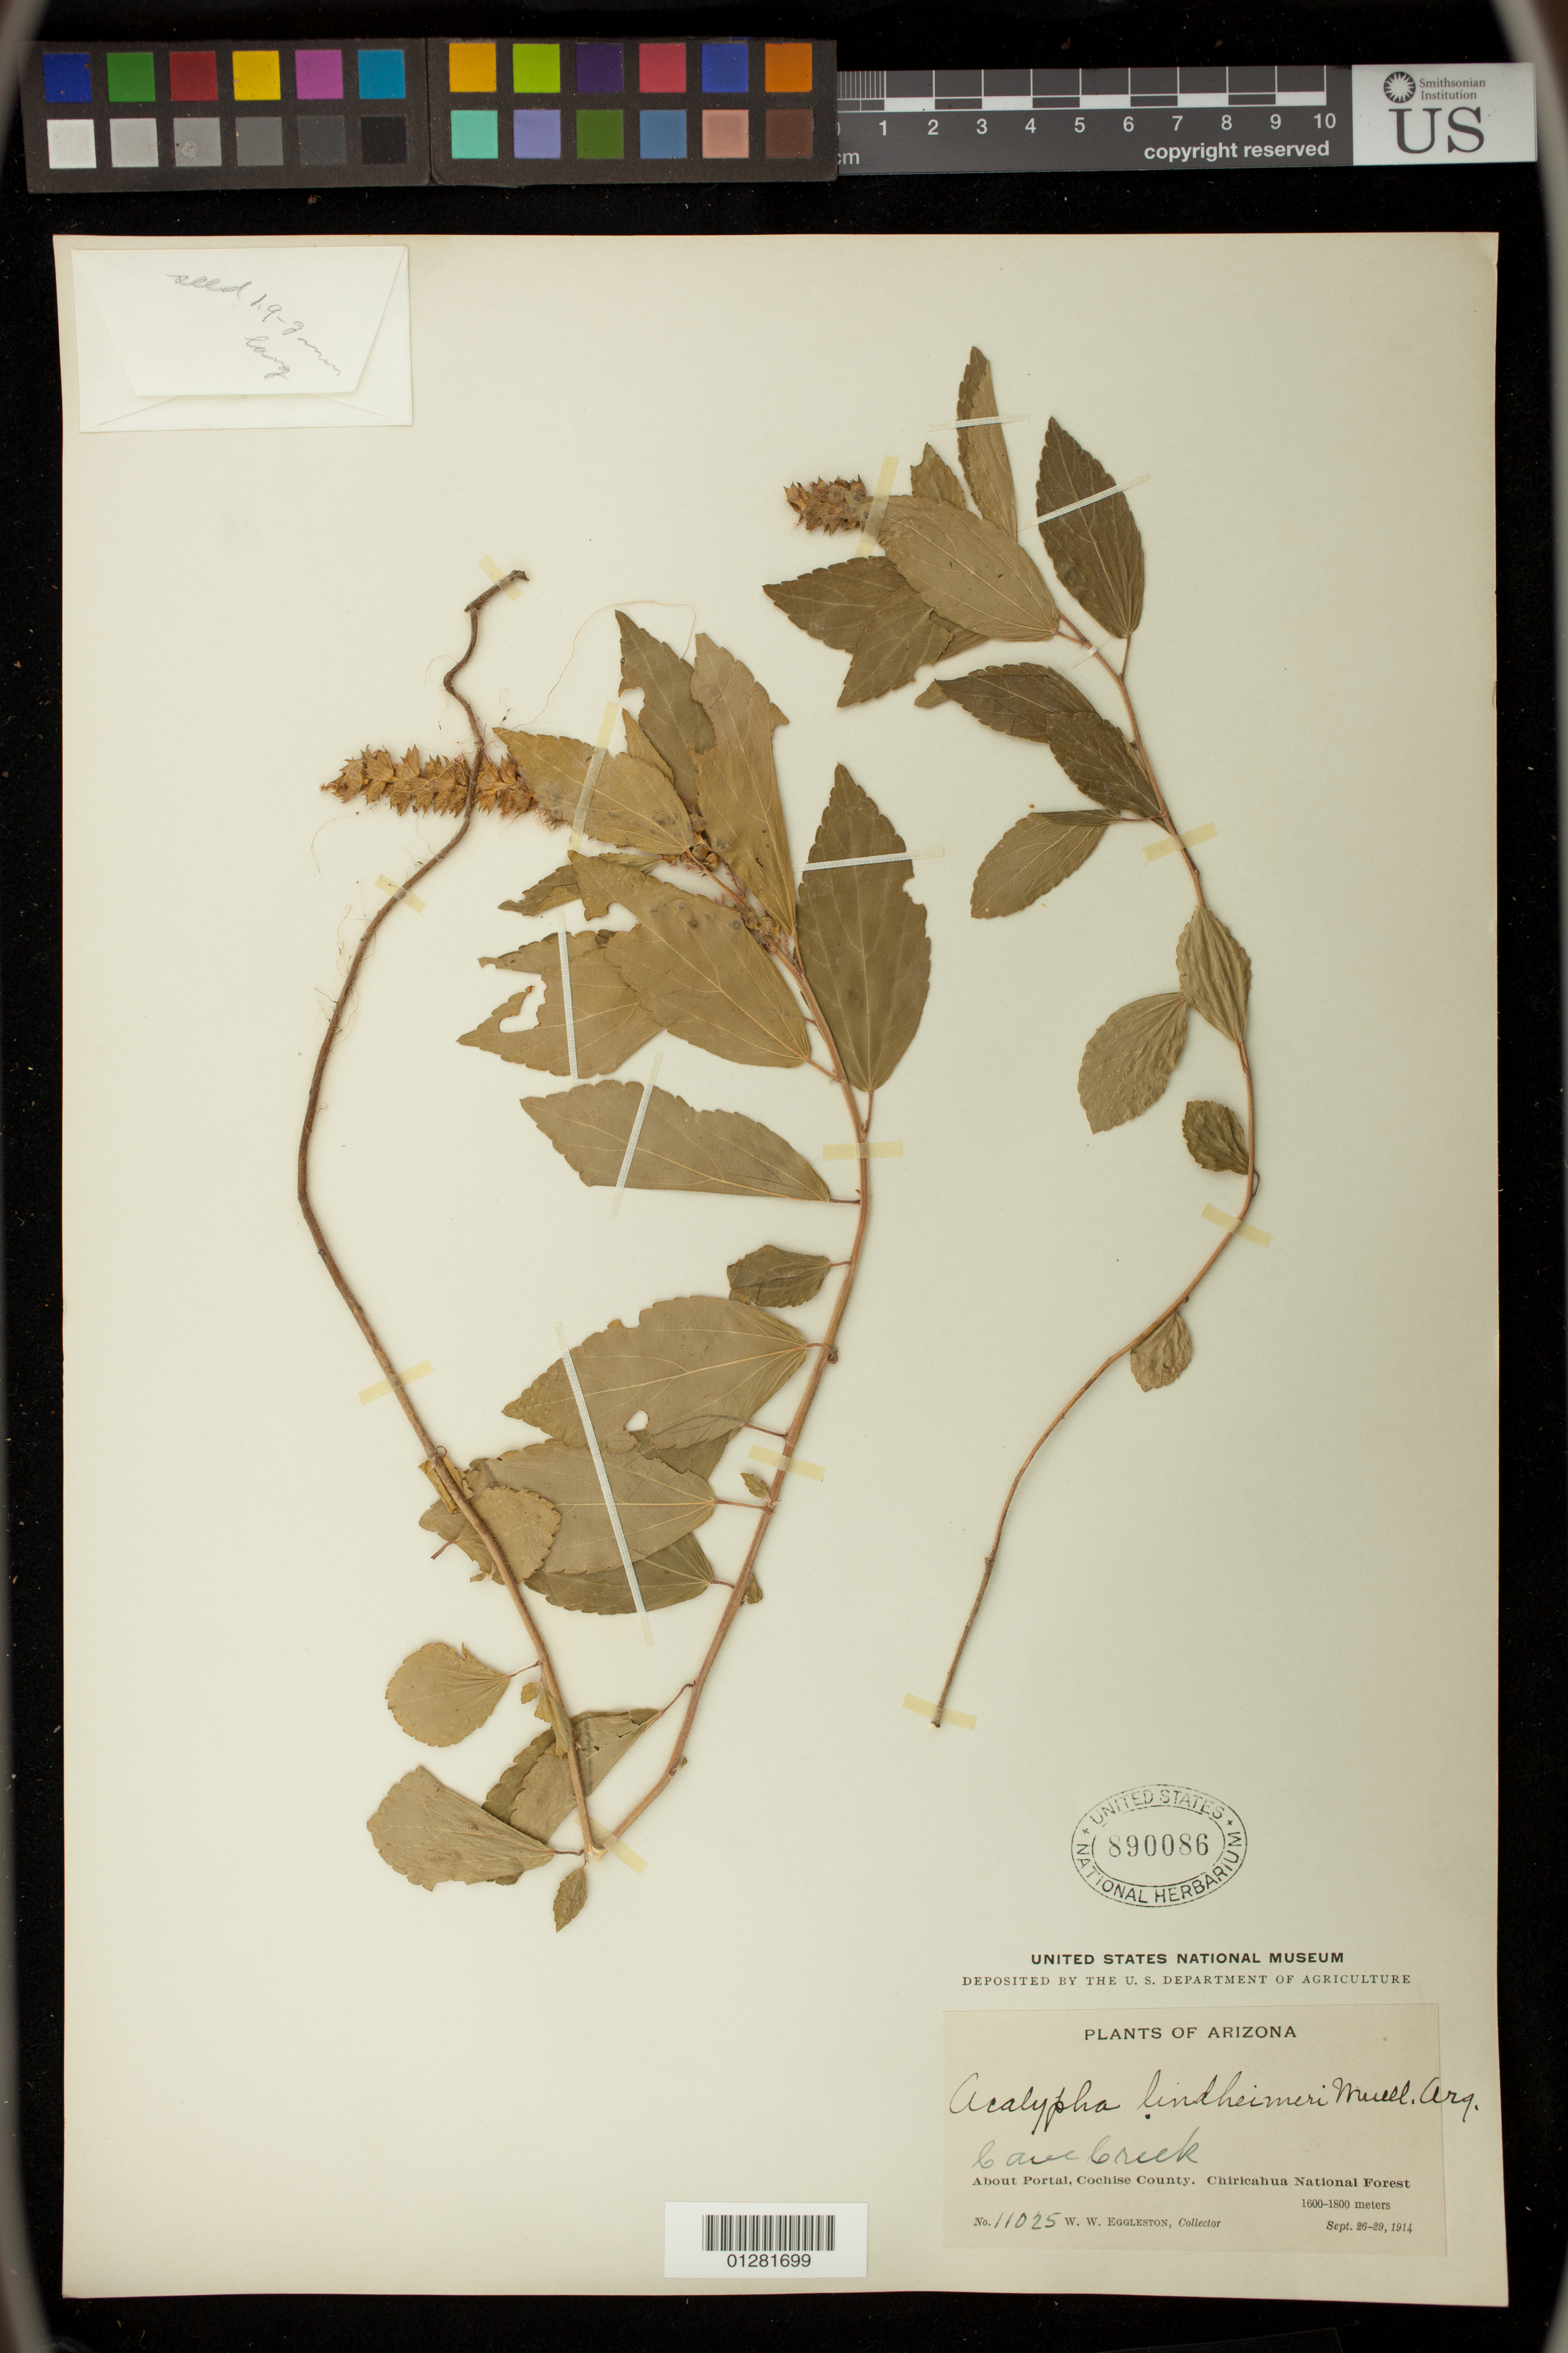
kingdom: Plantae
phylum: Tracheophyta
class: Magnoliopsida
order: Malpighiales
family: Euphorbiaceae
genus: Acalypha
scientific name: Acalypha lindheimeri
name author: Müll. Arg.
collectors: W. W. Eggleston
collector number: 11025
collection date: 1914-09-26/1914-09-29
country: United States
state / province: Arizona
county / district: Cochise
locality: Cave Creek.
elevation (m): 1600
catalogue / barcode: US 890086